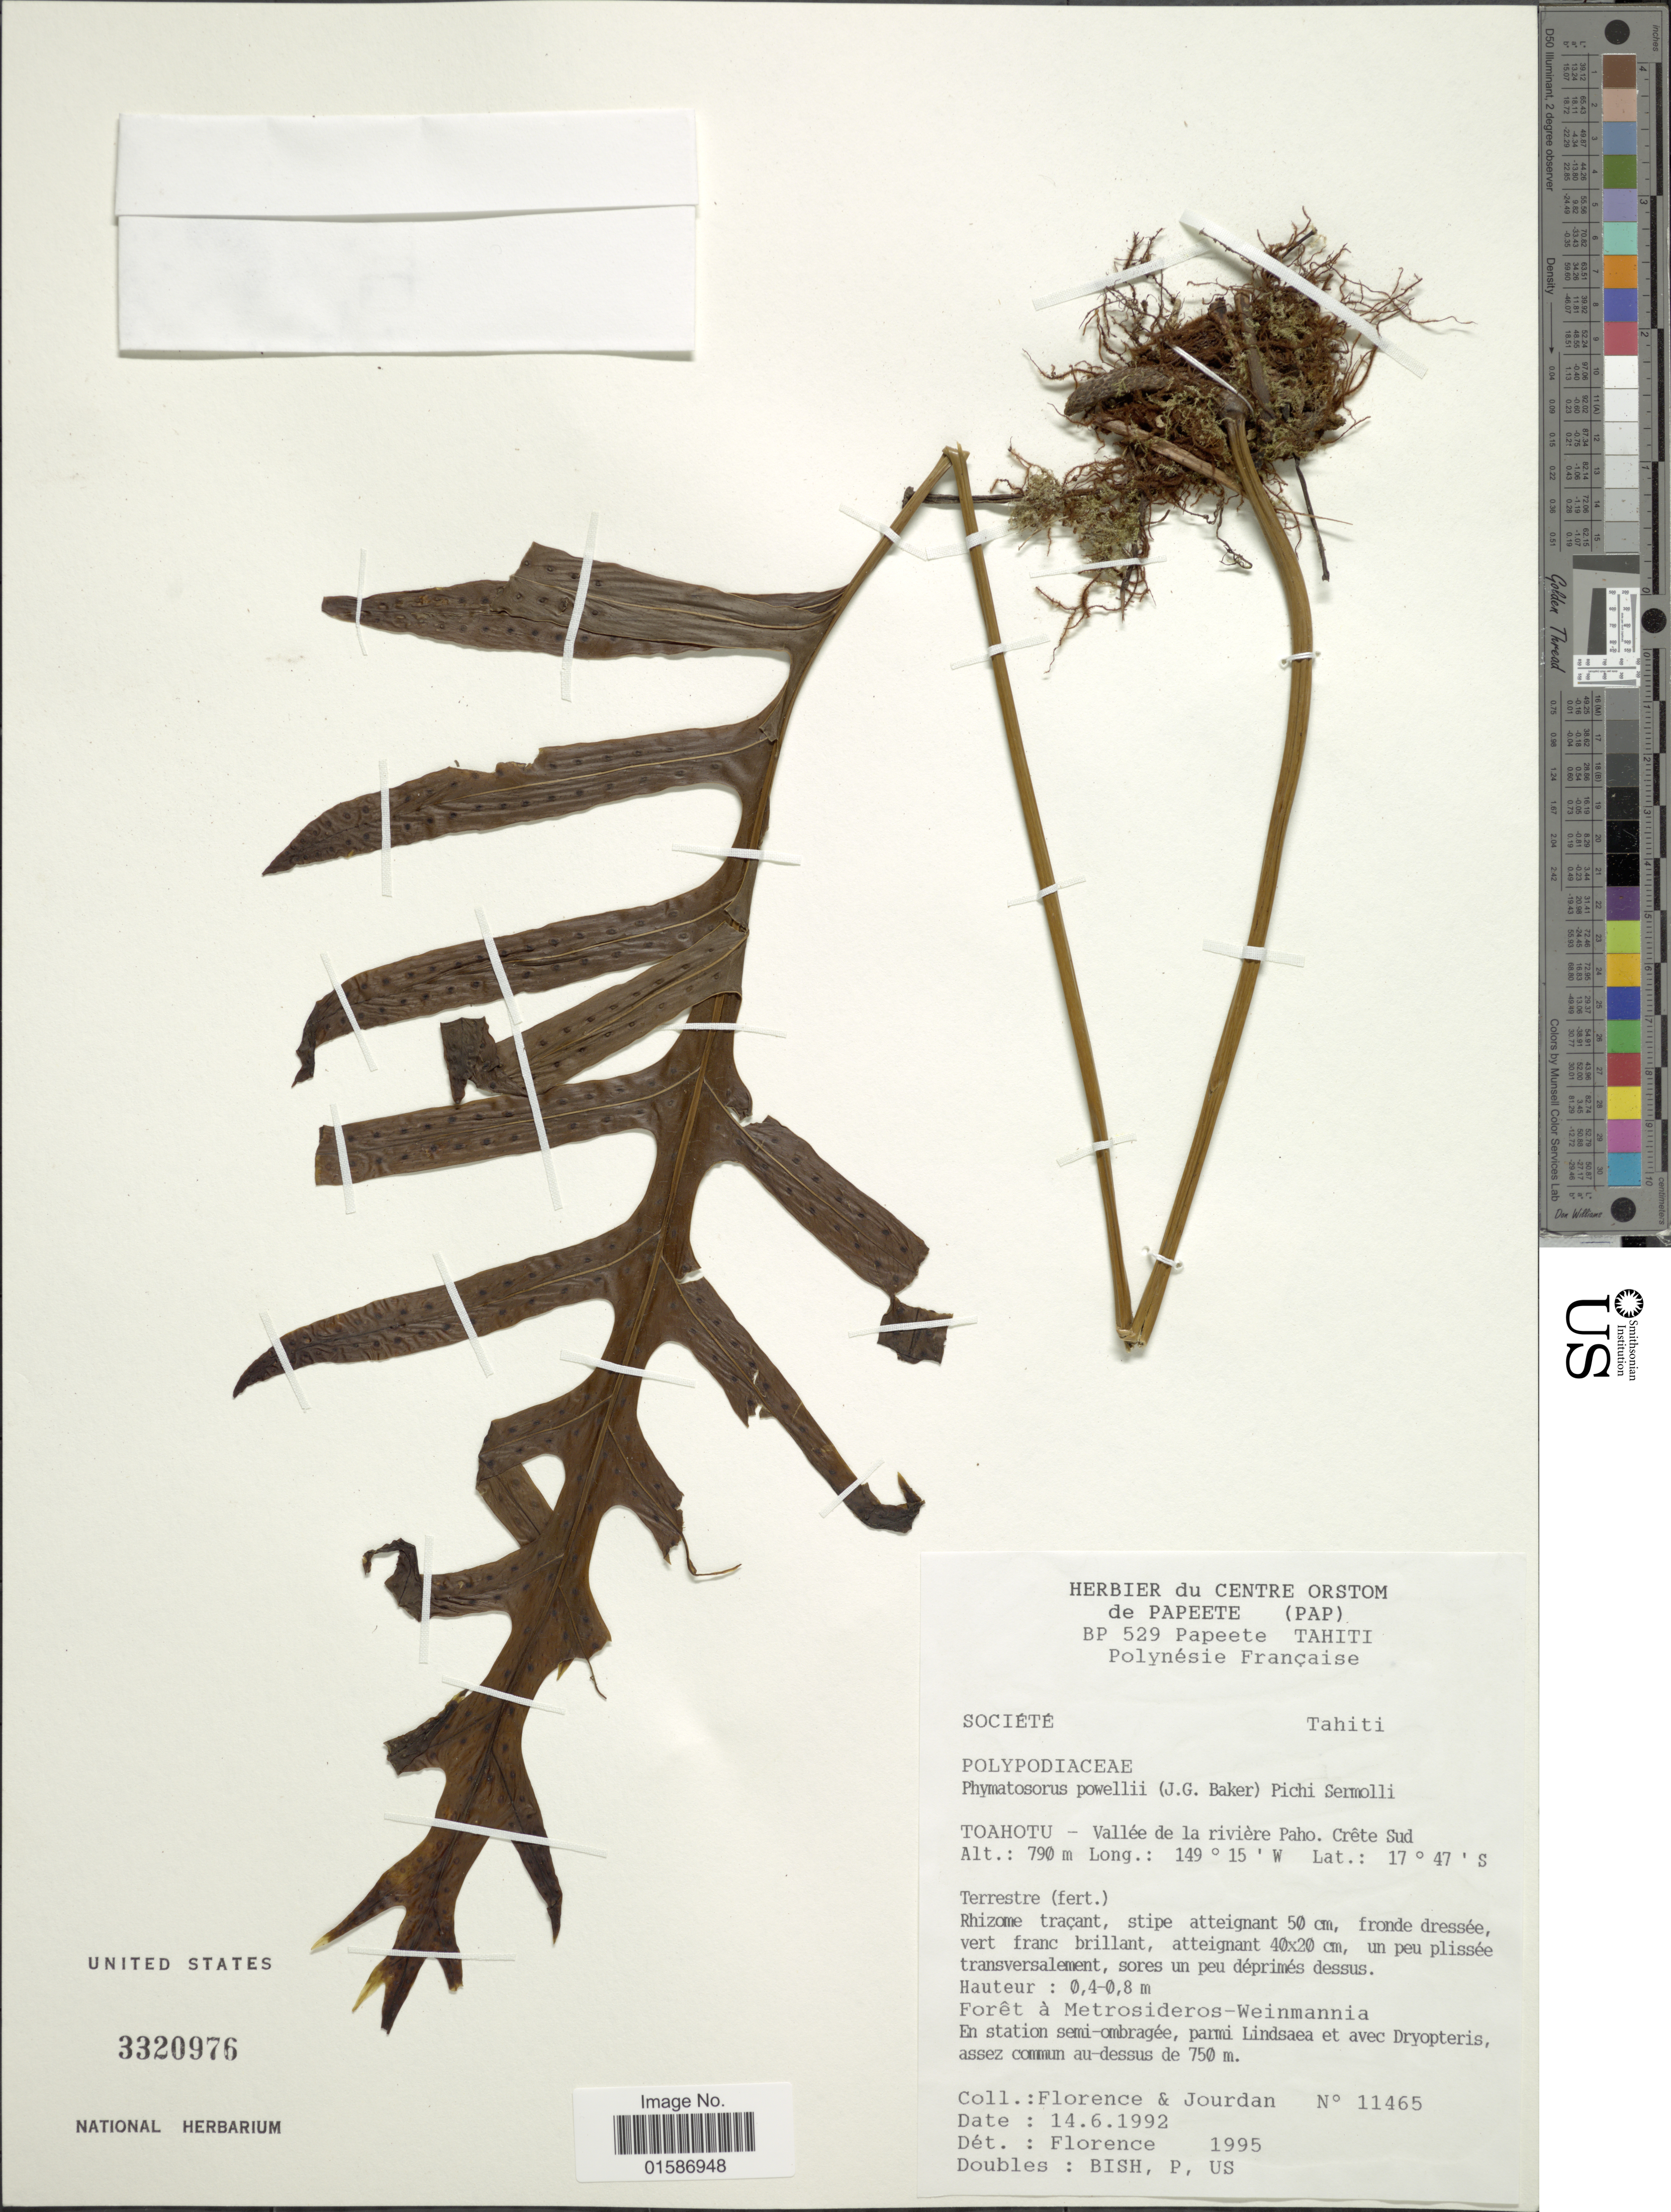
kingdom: Plantae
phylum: Tracheophyta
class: Polypodiopsida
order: Polypodiales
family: Polypodiaceae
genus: Microsorum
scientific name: Microsorum parksii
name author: (Copel.) Copel.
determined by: Florence, J.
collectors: -. Florence & Jourdan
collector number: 11465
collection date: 1992-06-14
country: French Polynesia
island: Tahiti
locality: Société, Tahiti, Toahotu - Vallée de la rivière Paho. Crête Sud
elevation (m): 790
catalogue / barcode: US 3320976